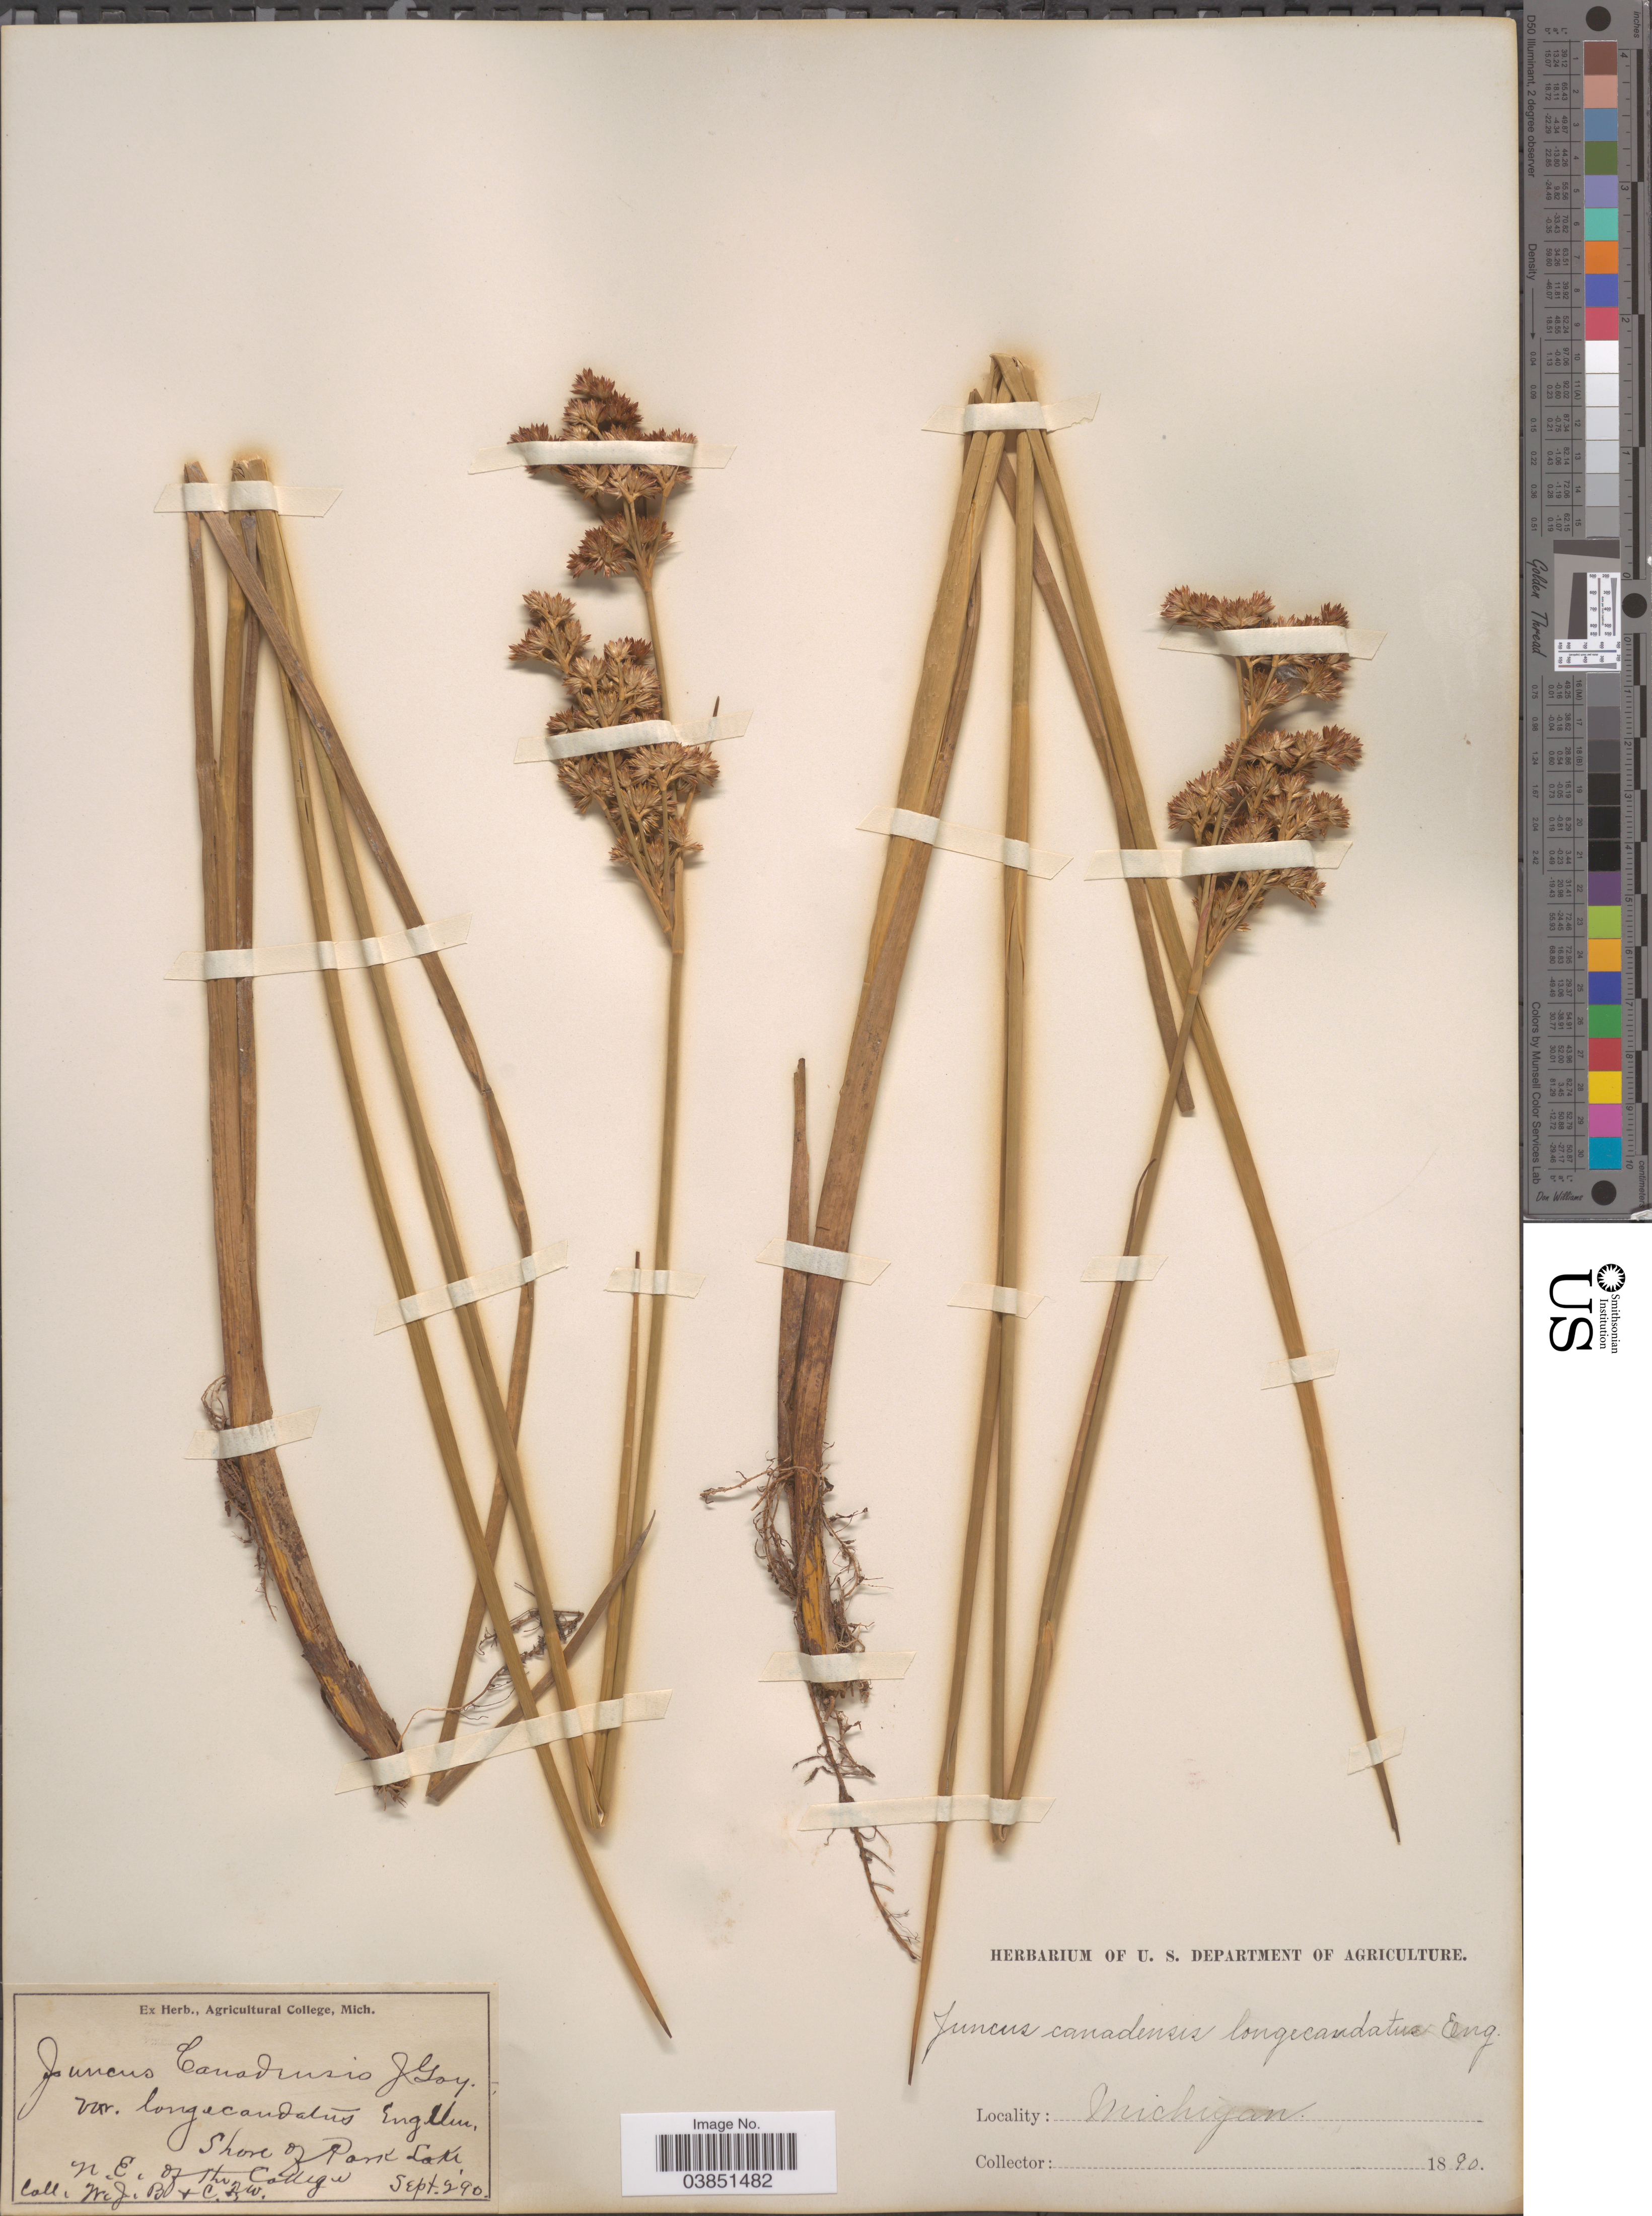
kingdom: Plantae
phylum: Tracheophyta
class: Liliopsida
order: Poales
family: Juncaceae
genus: Juncus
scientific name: Juncus canadensis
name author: J. Gay ex Laharpe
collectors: W.J.B. & C. A. W.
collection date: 1890-09-02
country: United States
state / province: Michigan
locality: Shore of Park Lake, N.E. of the College.